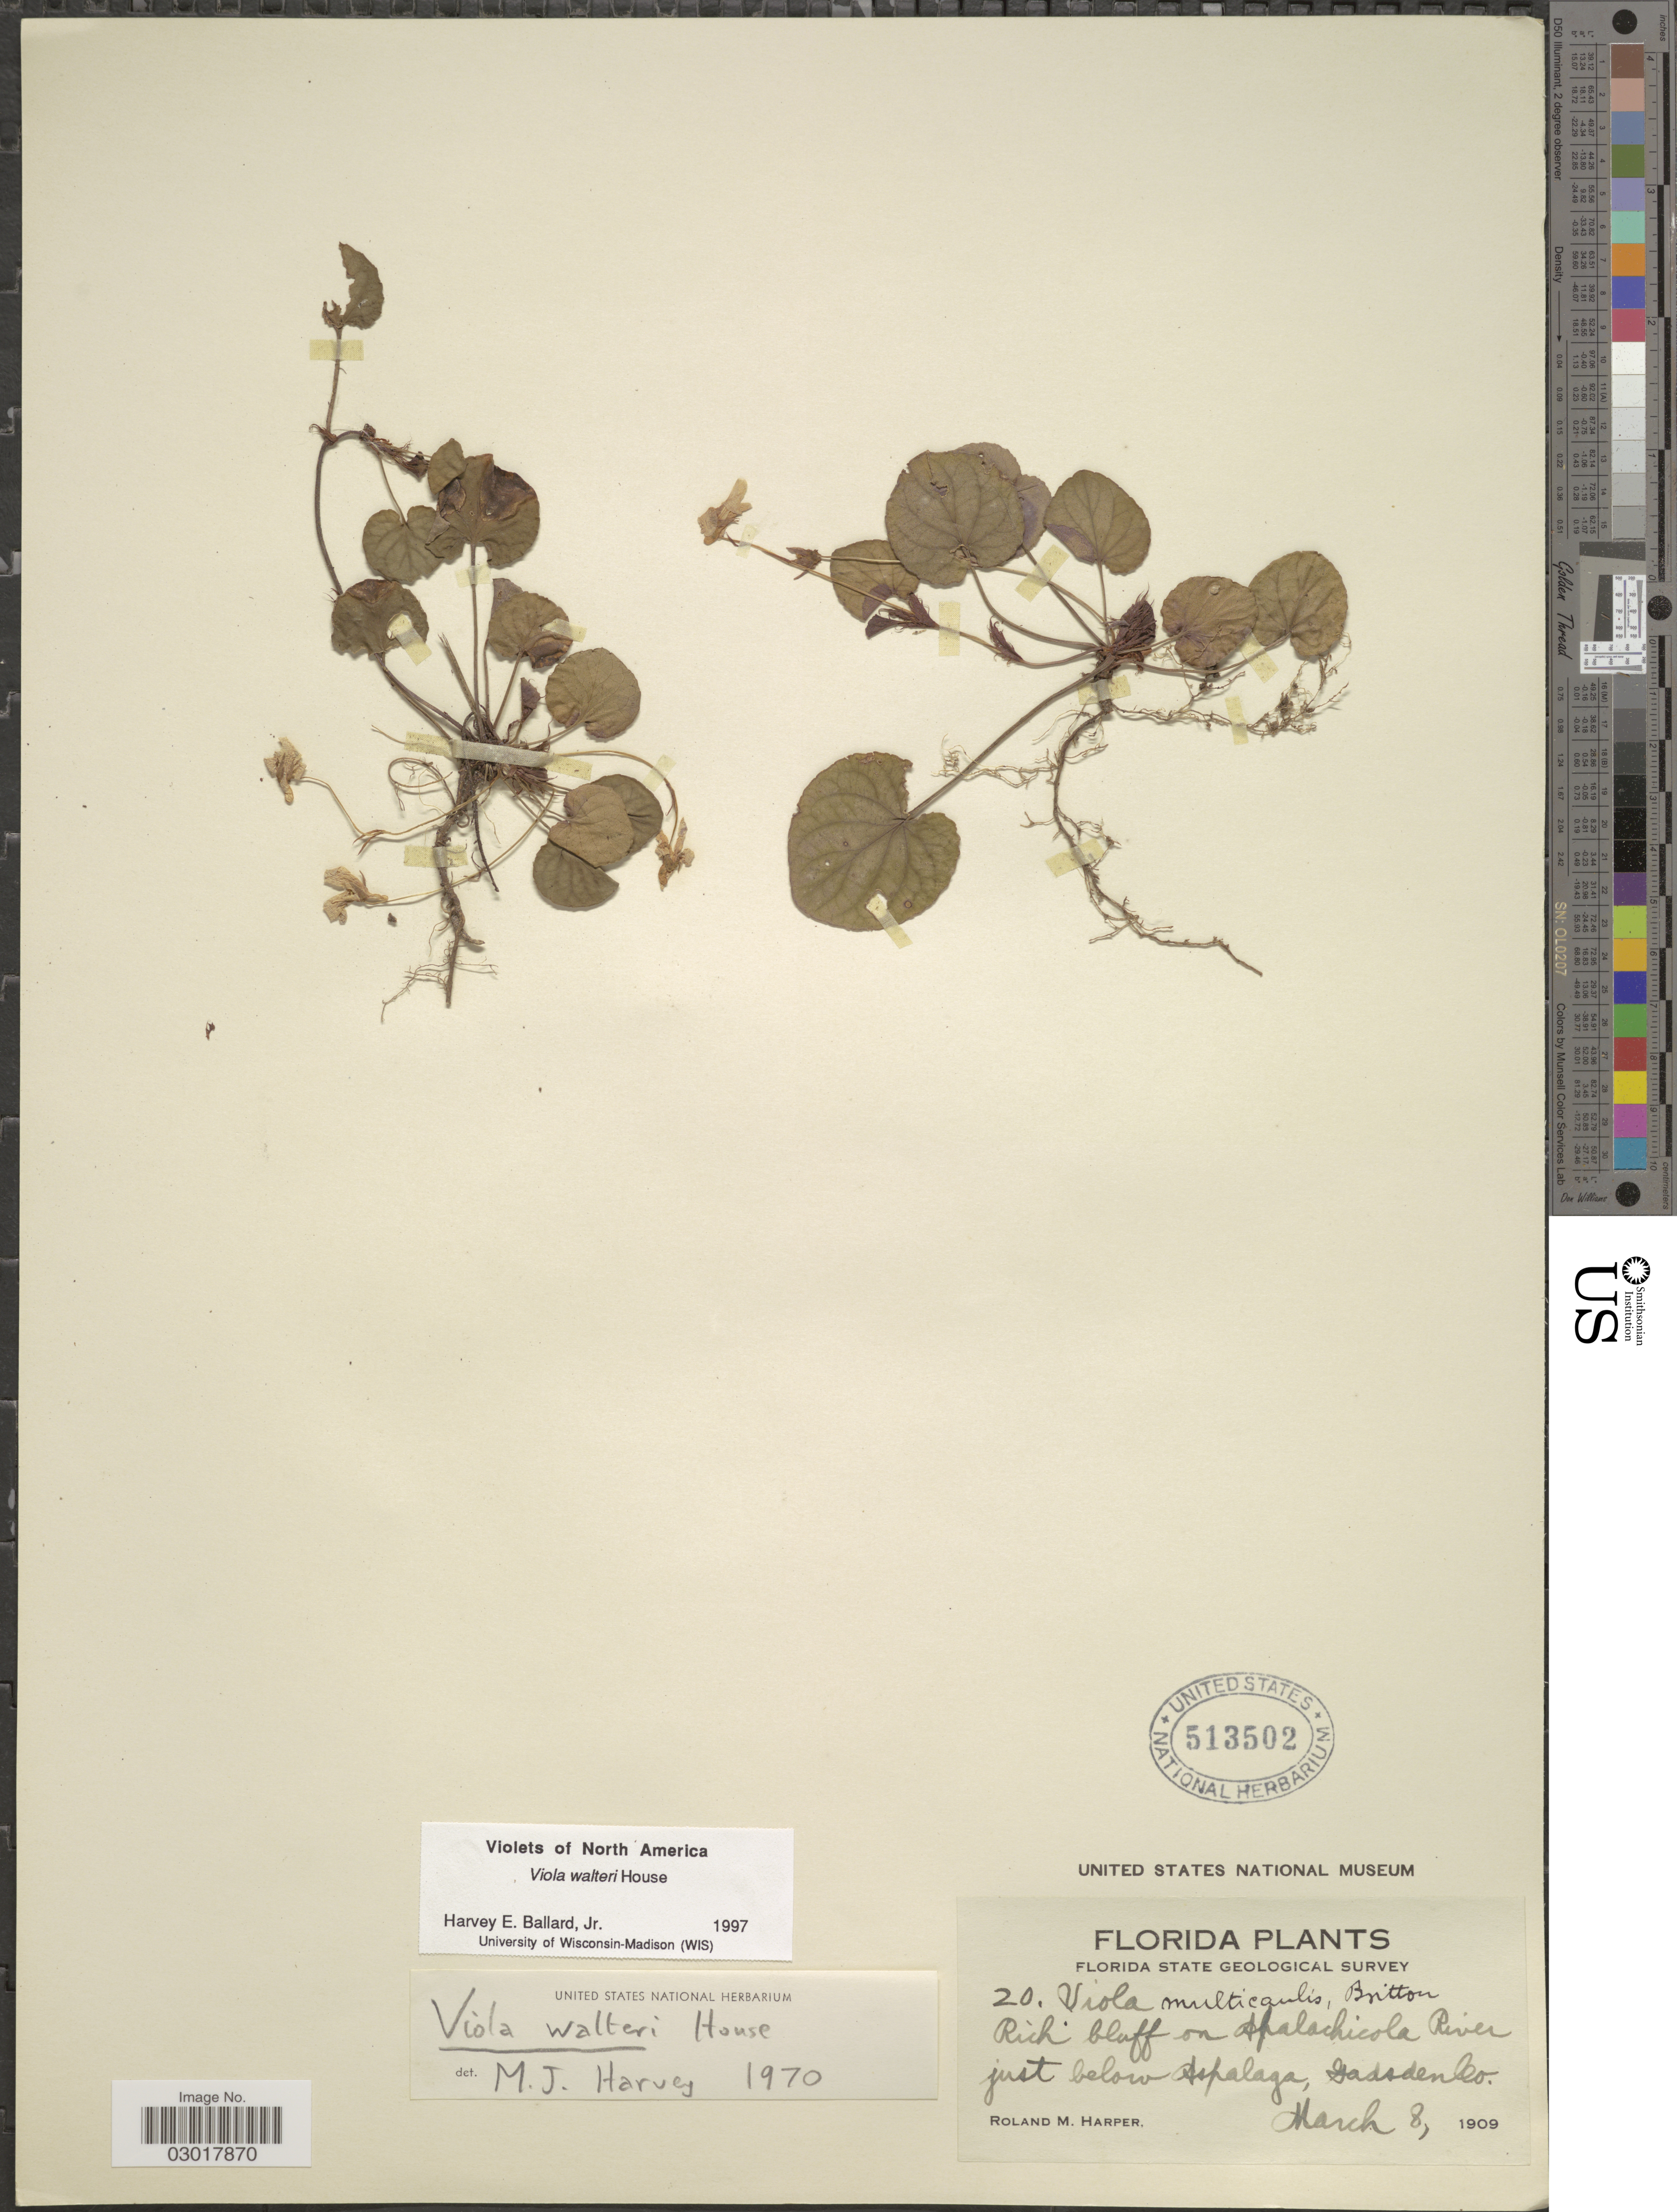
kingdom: Plantae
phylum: Tracheophyta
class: Magnoliopsida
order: Malpighiales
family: Violaceae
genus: Viola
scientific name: Viola walteri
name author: House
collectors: R. M. Harper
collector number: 20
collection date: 1909-03-08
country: United States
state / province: Florida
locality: Rich bluff on Apalachicola River just below Aspalaga, Gadsen Co.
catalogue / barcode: US 513502